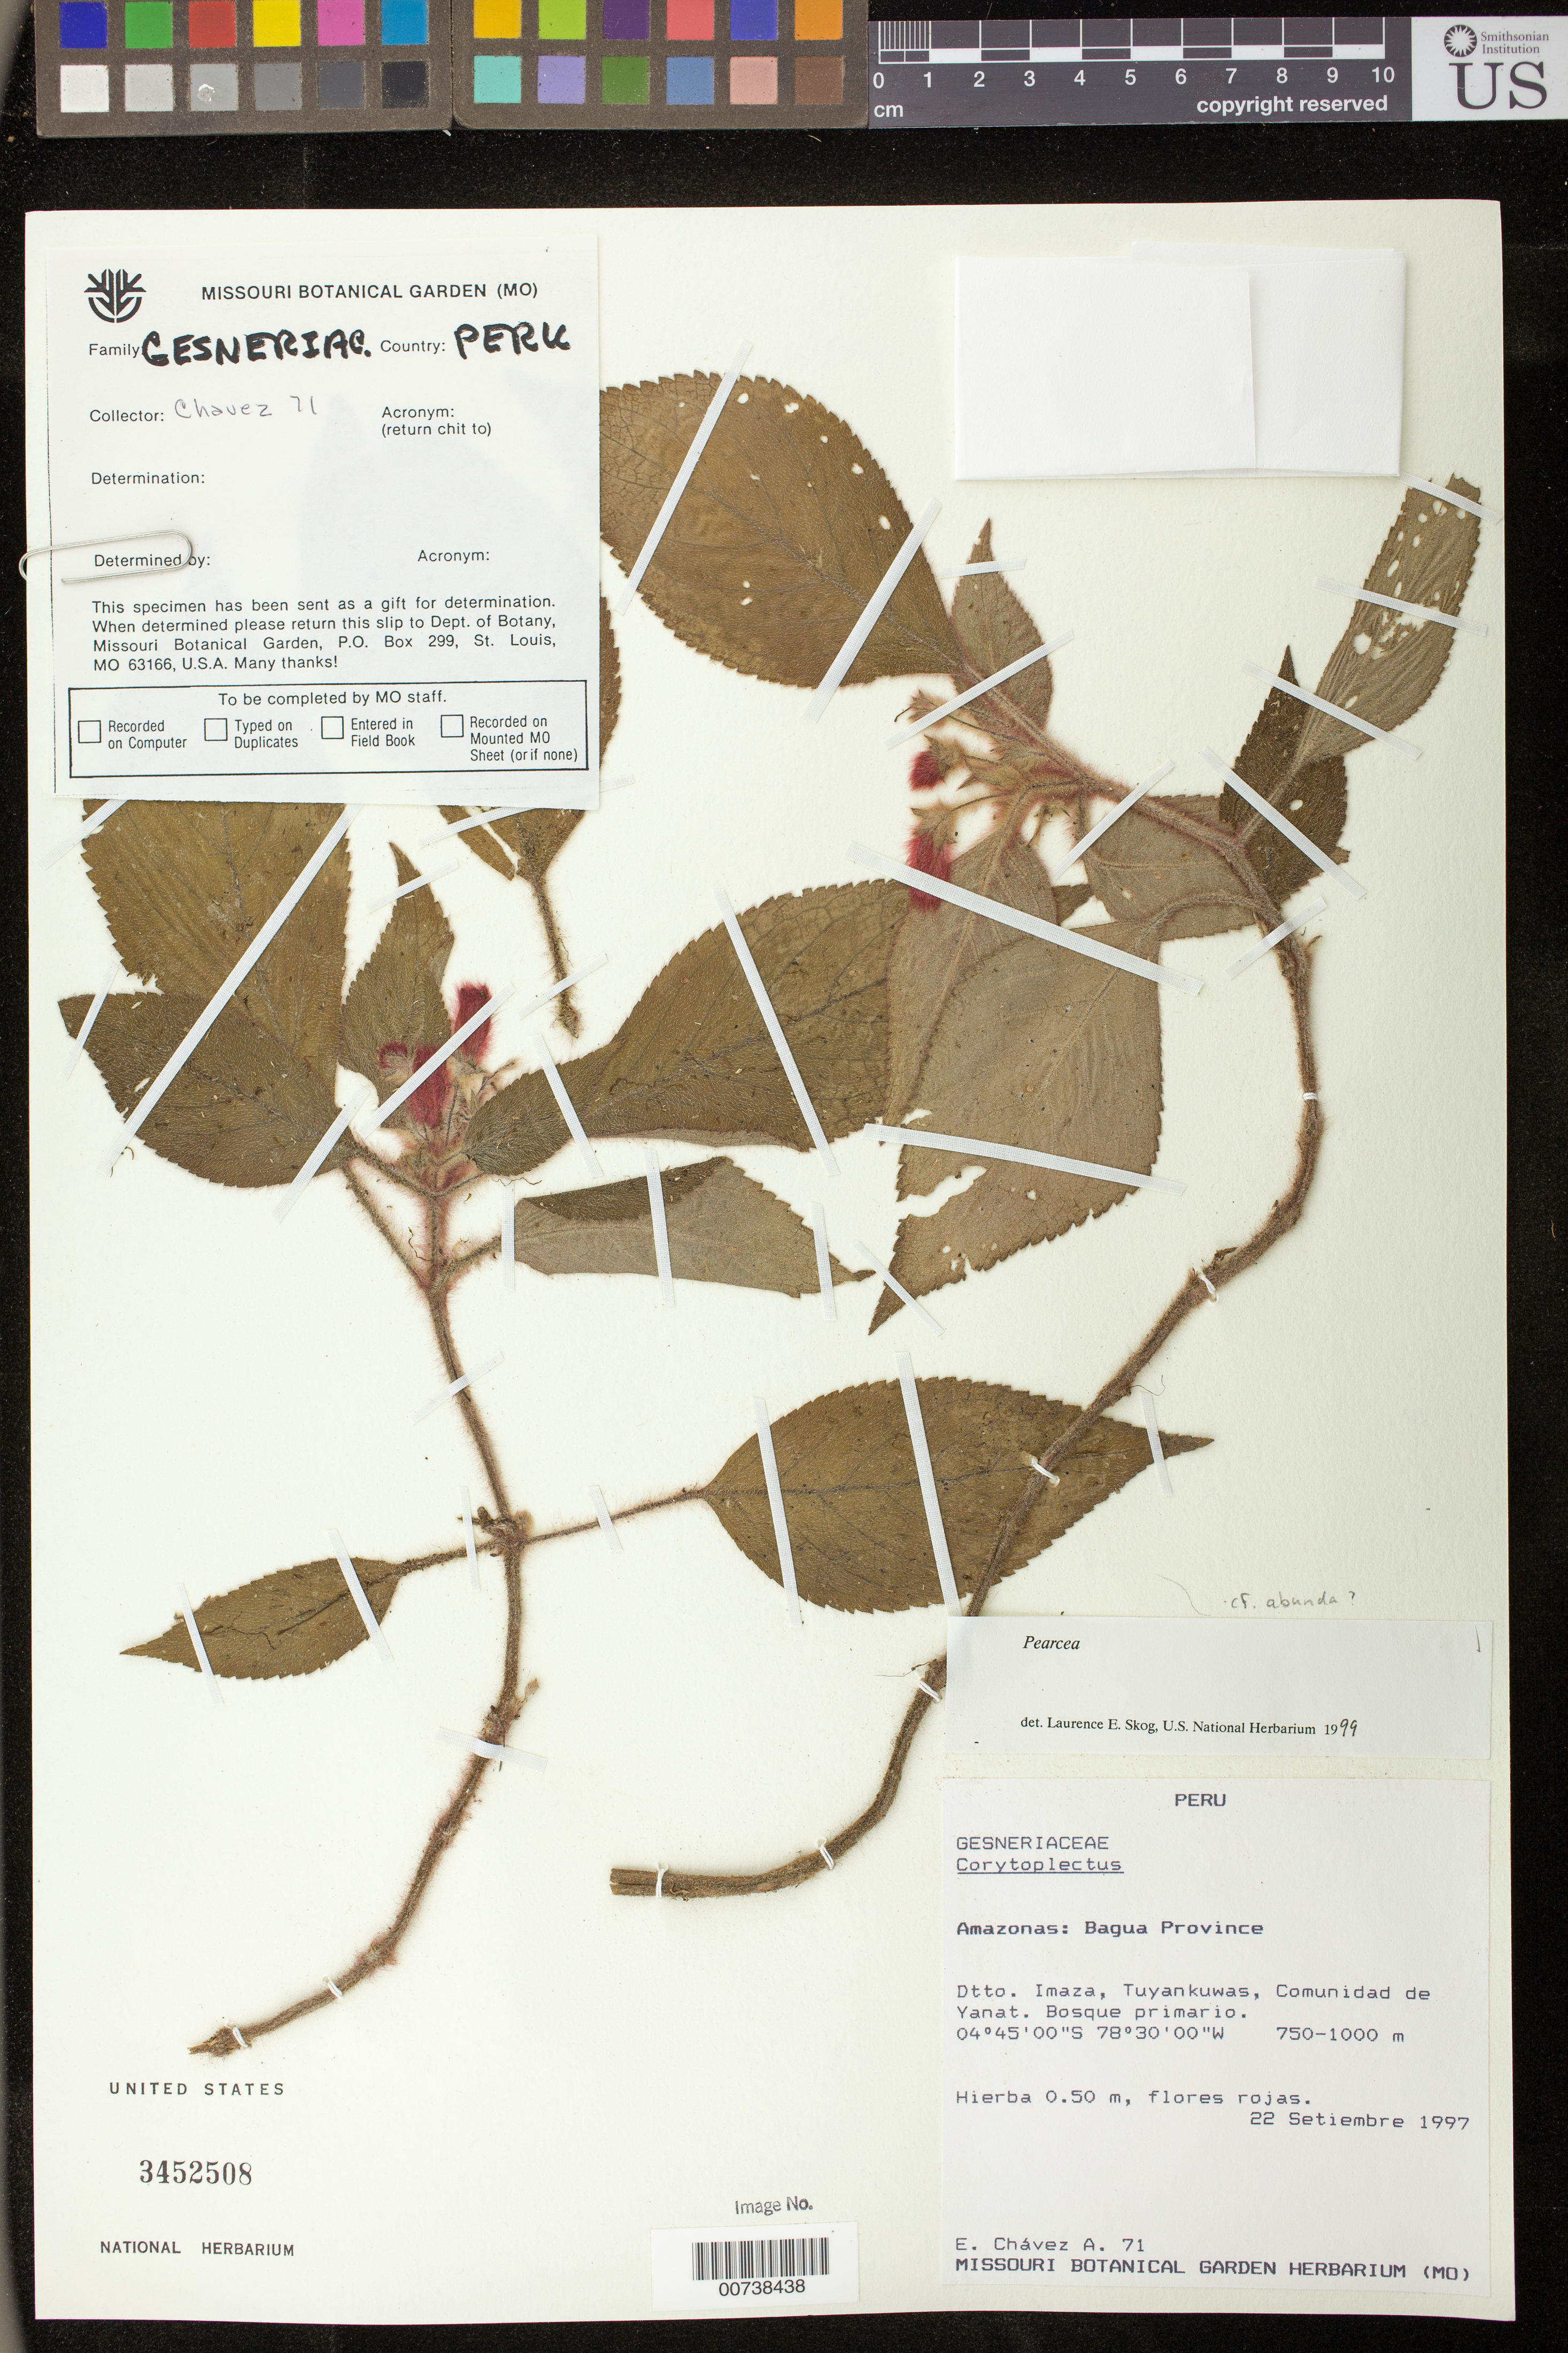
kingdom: Plantae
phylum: Tracheophyta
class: Magnoliopsida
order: Lamiales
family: Gesneriaceae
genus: Pearcea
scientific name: Pearcea abunda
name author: (Wiehler) L.P. Kvist & L.E. Skog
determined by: Skog, Laurence E.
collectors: E. Chávez A.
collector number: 71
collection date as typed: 22 Sep 1997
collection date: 1997-09-22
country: Peru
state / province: Amazonas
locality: Amazonas: Bagua Province. Dtto. Imaza, Tuyankuwas, Comunidad de Yanat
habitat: Bosque primario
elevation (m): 750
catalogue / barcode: US 3452508